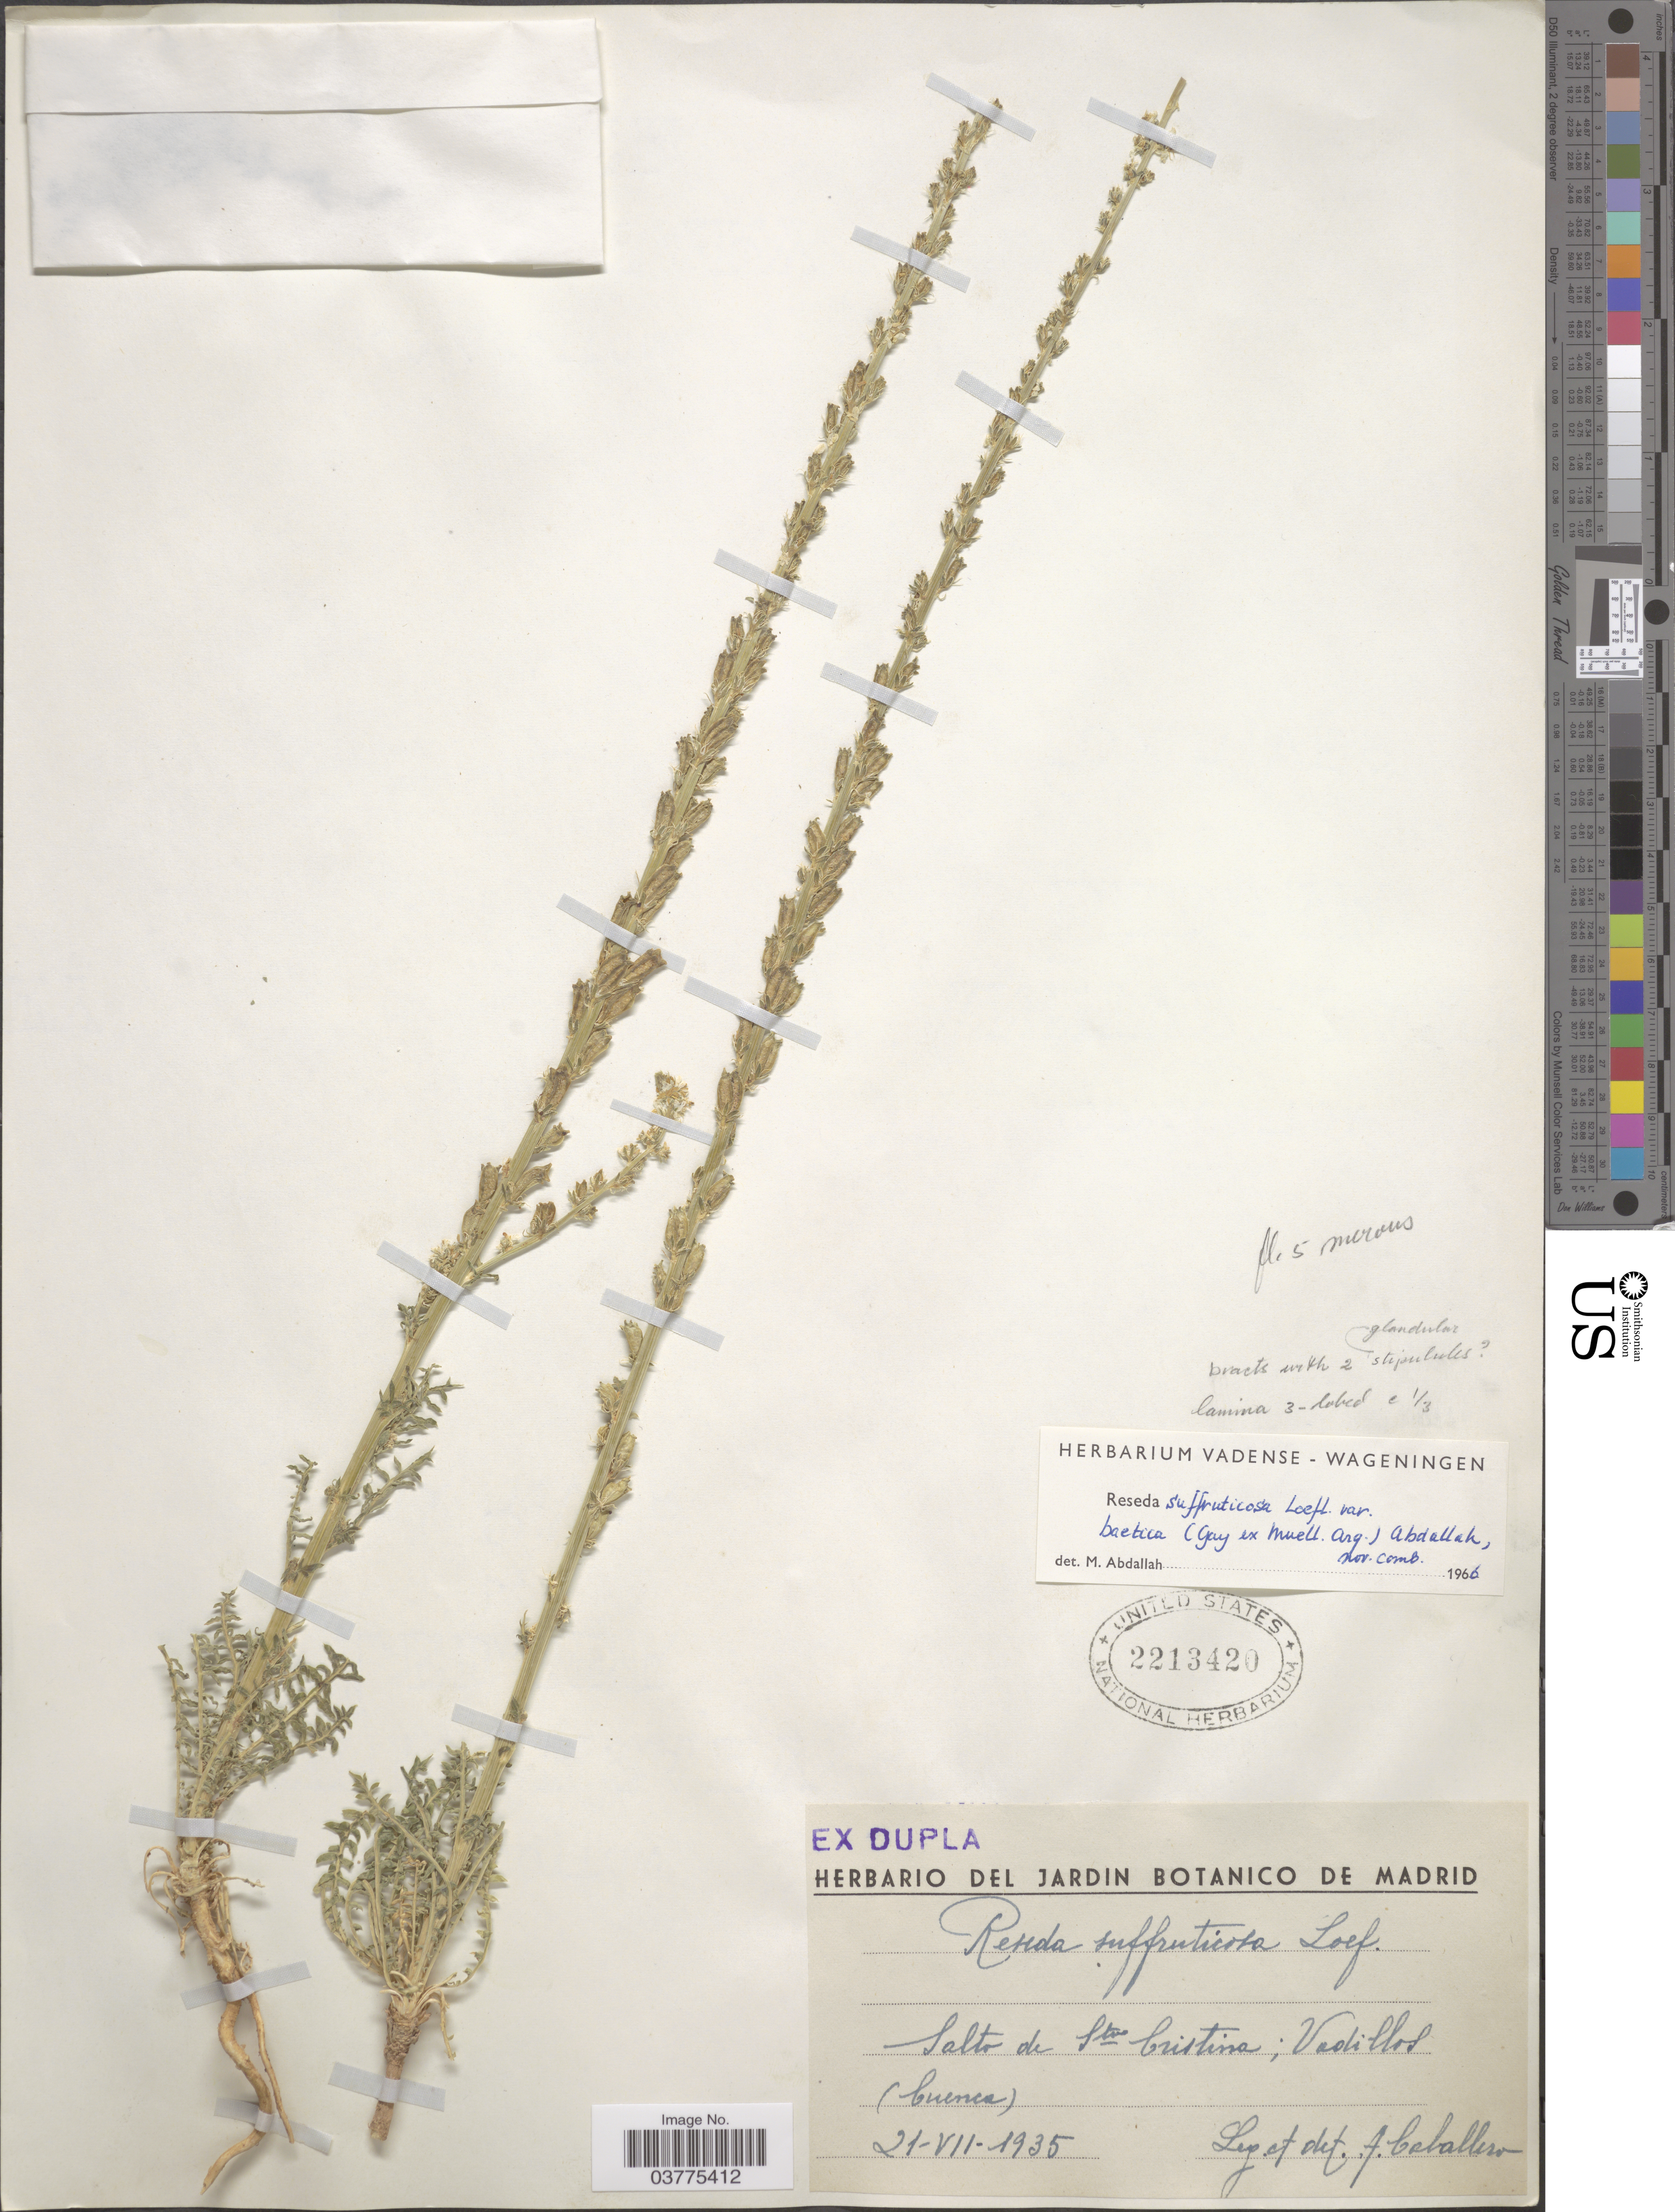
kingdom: Plantae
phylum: Tracheophyta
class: Magnoliopsida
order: Brassicales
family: Resedaceae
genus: Reseda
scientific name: Reseda suffruticulosa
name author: L.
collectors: A. Caballero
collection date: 1935-07-21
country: Spain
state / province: Madrid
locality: Salto de Sta Cristina; Vadillos (Cuenca).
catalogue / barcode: US 2213420